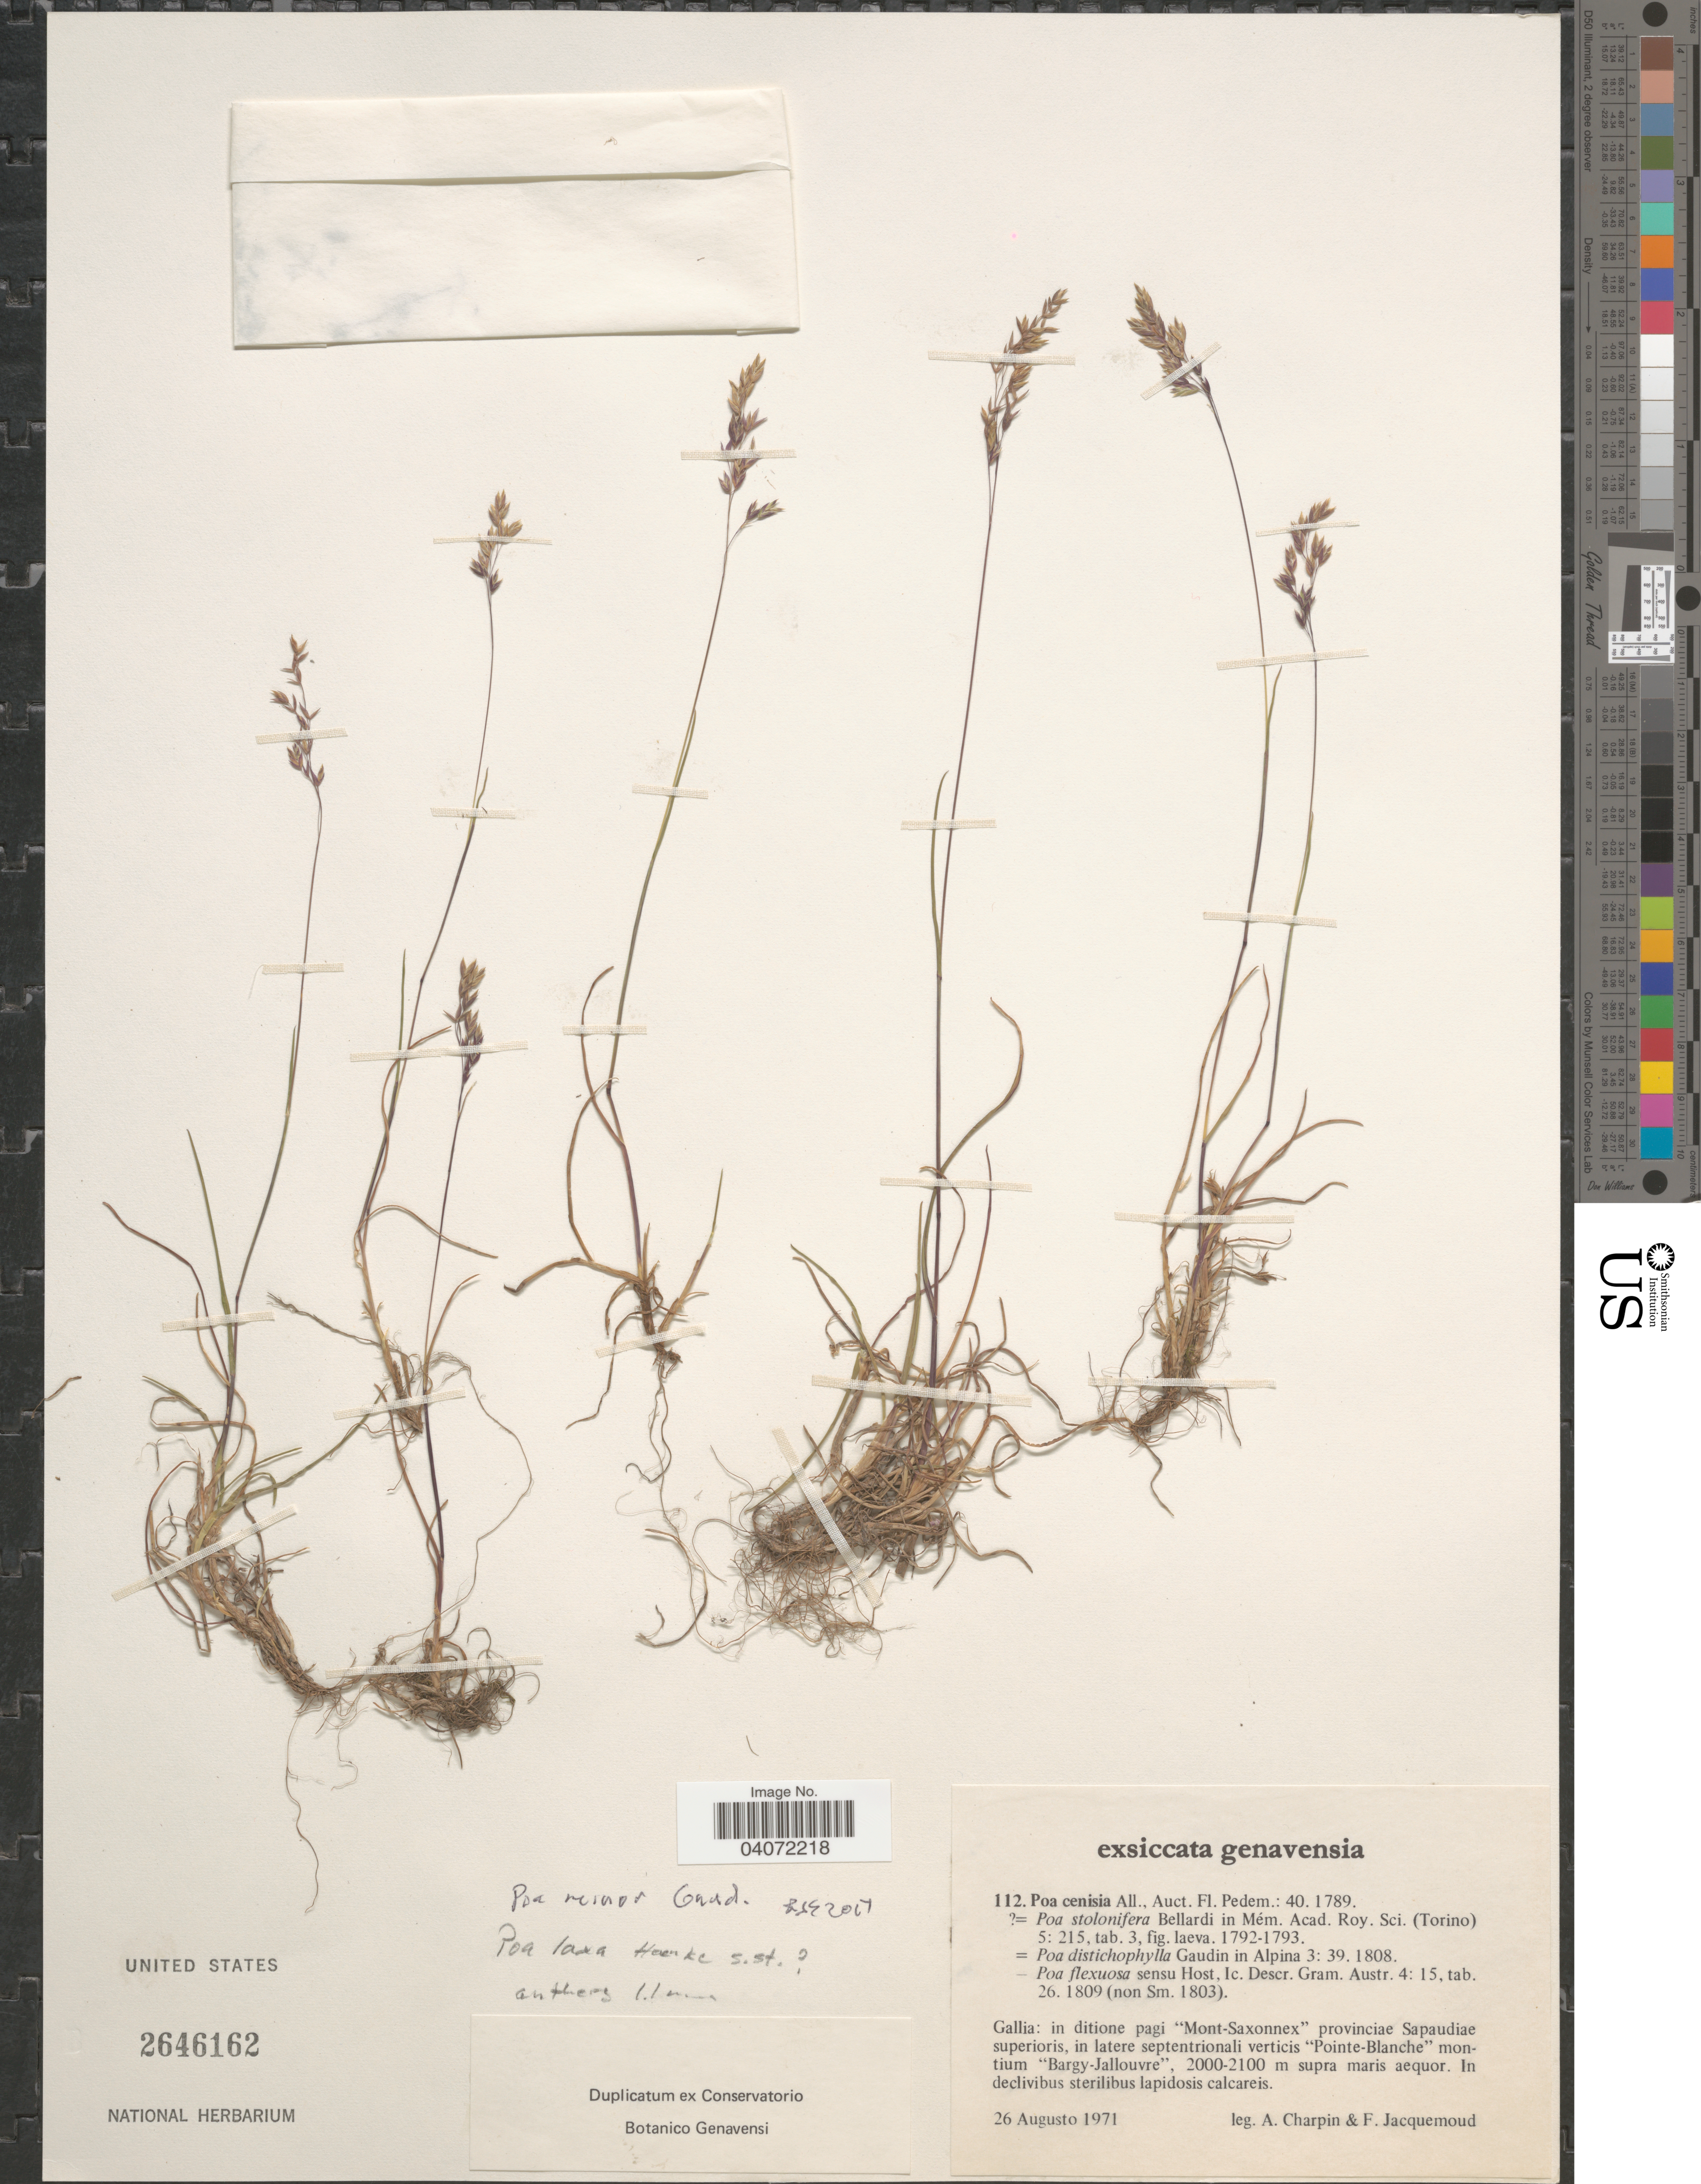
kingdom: Plantae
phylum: Tracheophyta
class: Liliopsida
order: Poales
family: Poaceae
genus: Poa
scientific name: Poa minor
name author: Gaudin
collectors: A. Charpin & F. Jacquemoud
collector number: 112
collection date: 1971-08-26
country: France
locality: Gallia: in ditione pagi "Mont-Saxonnex" provinciae Sapaudiae superioris, in latere septentrionali verticis "Pointe-Blanche" montium " Bargy-Jallouvre".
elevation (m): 2000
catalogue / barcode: US 2646162